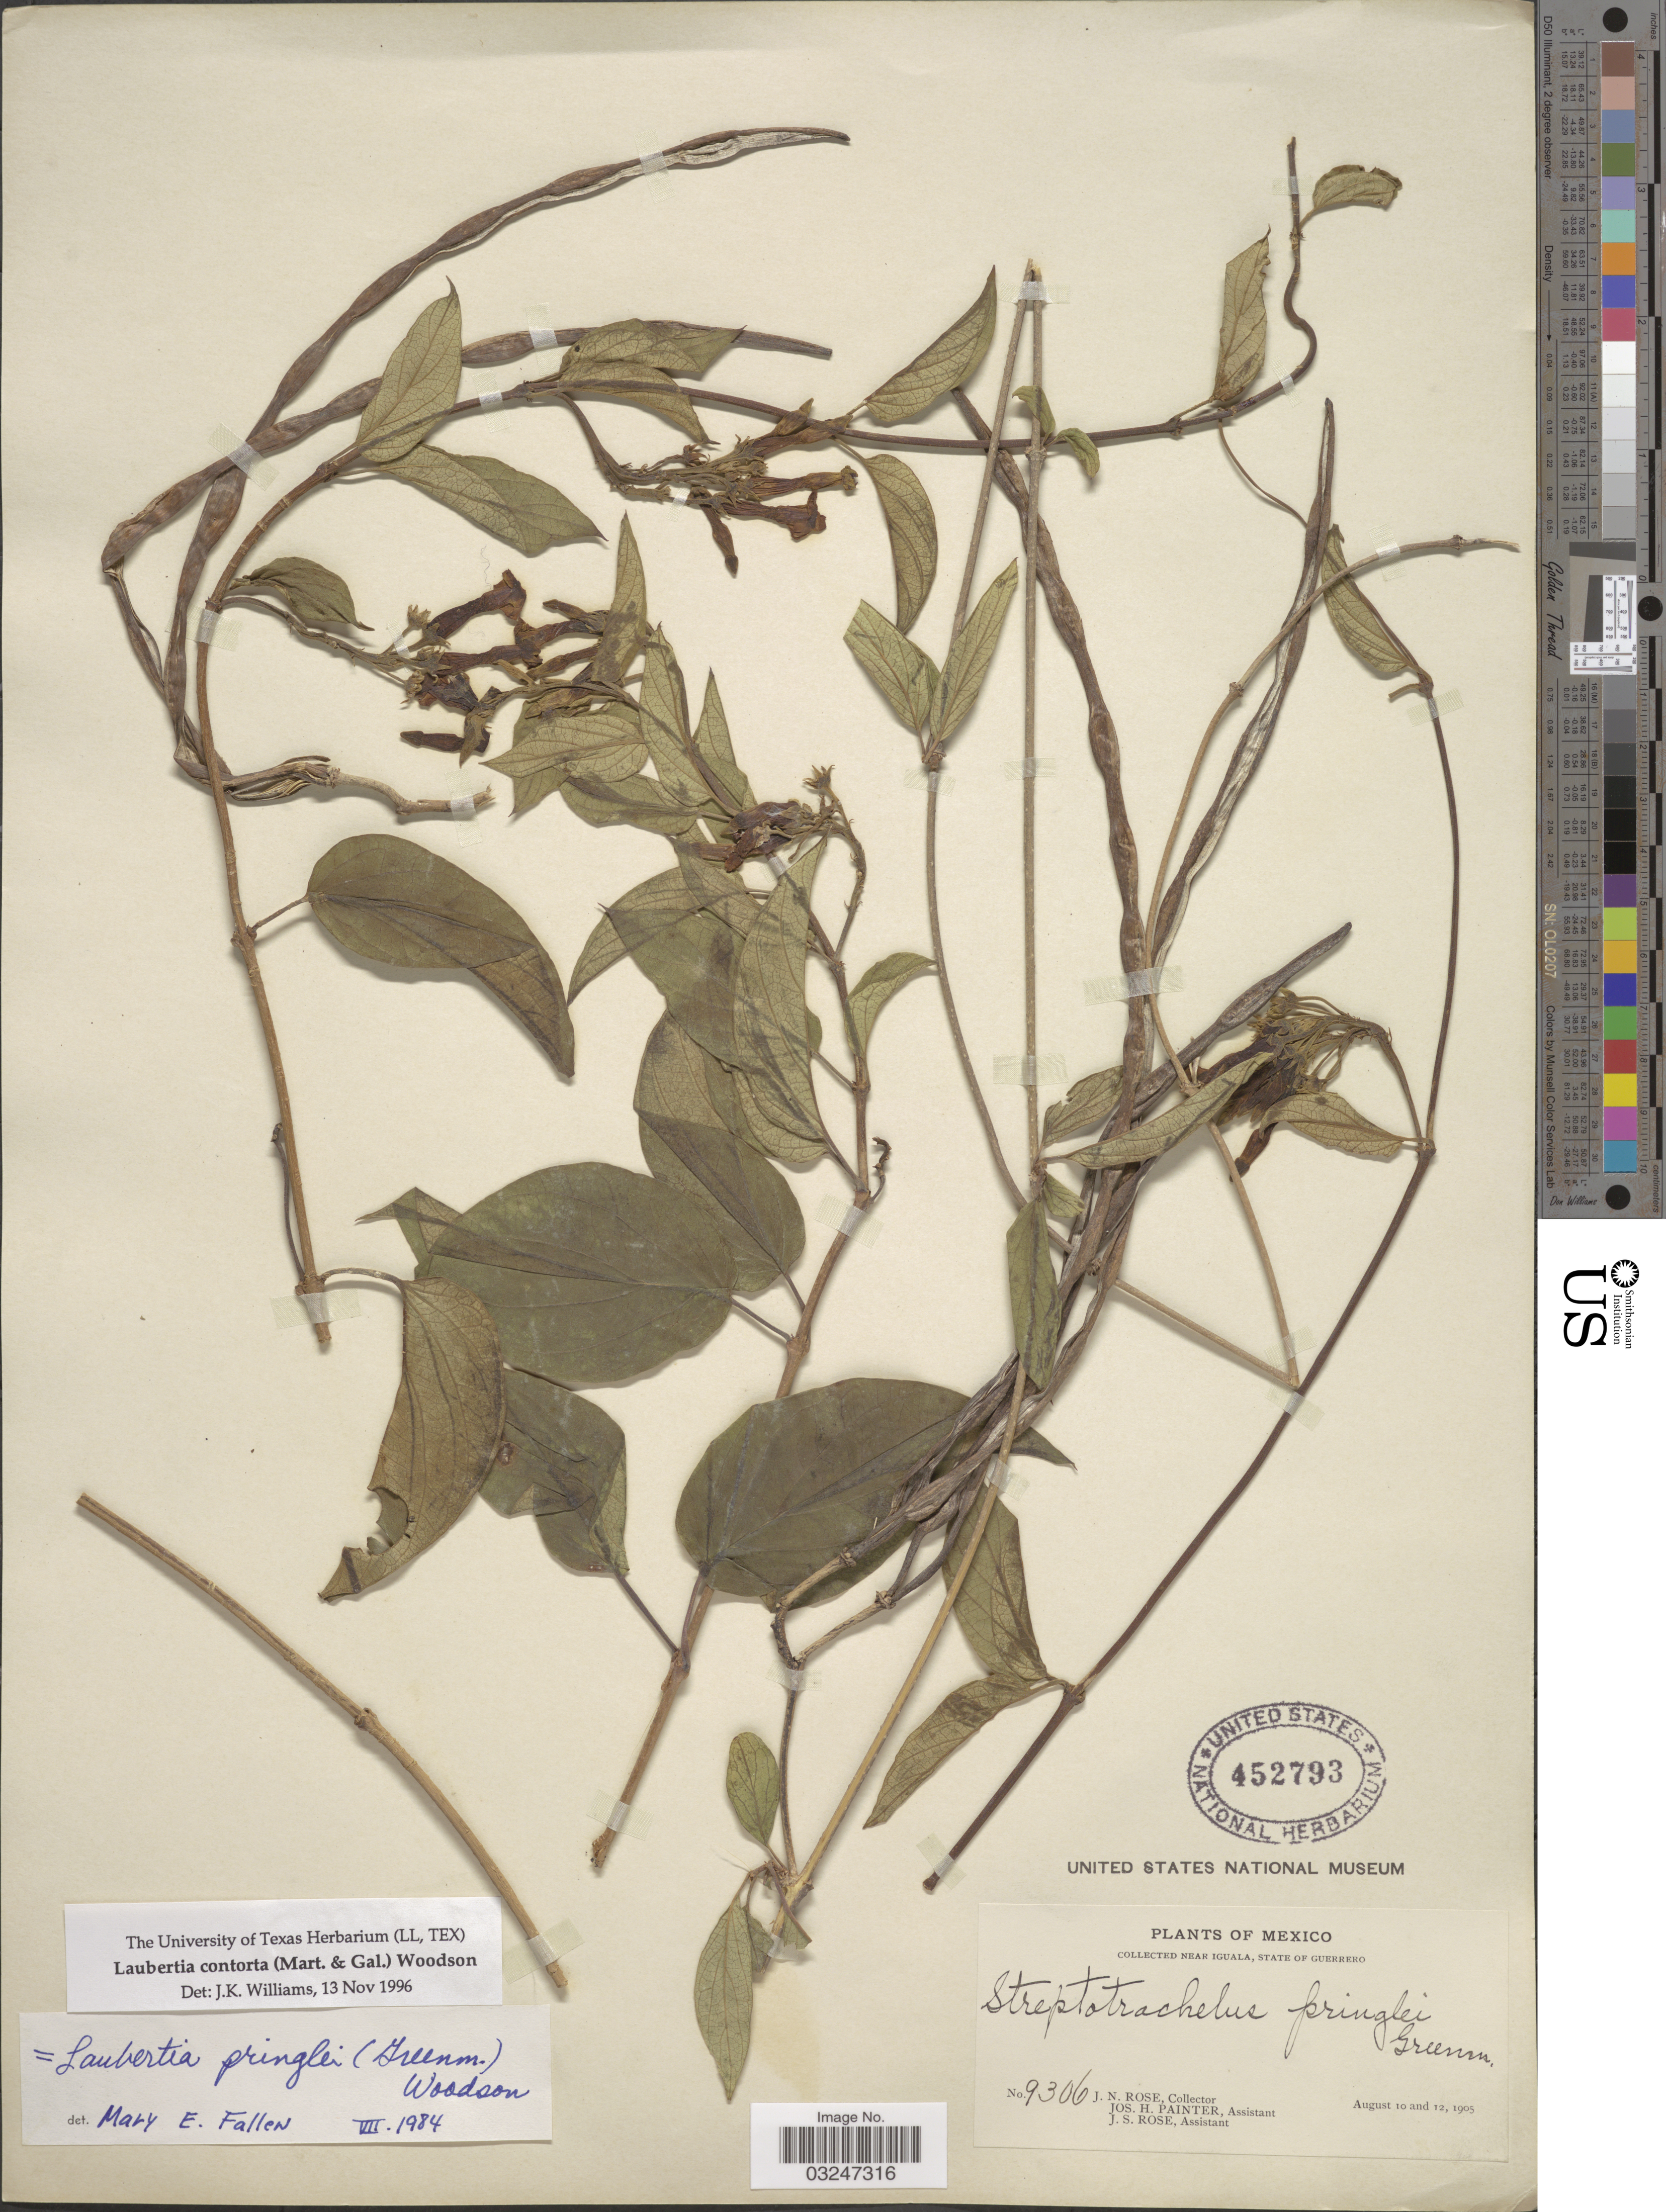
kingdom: Plantae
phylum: Tracheophyta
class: Magnoliopsida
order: Gentianales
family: Apocynaceae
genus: Laubertia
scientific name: Laubertia contorta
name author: (M. Martens & Galeotti) Woodson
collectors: J. N. Rose, J. H. Painter & J. S. Rose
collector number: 9306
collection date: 1905-08-10/1905-08-12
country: Mexico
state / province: Guerrero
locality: Collected near Iguala, State of Guerrero.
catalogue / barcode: US 452793